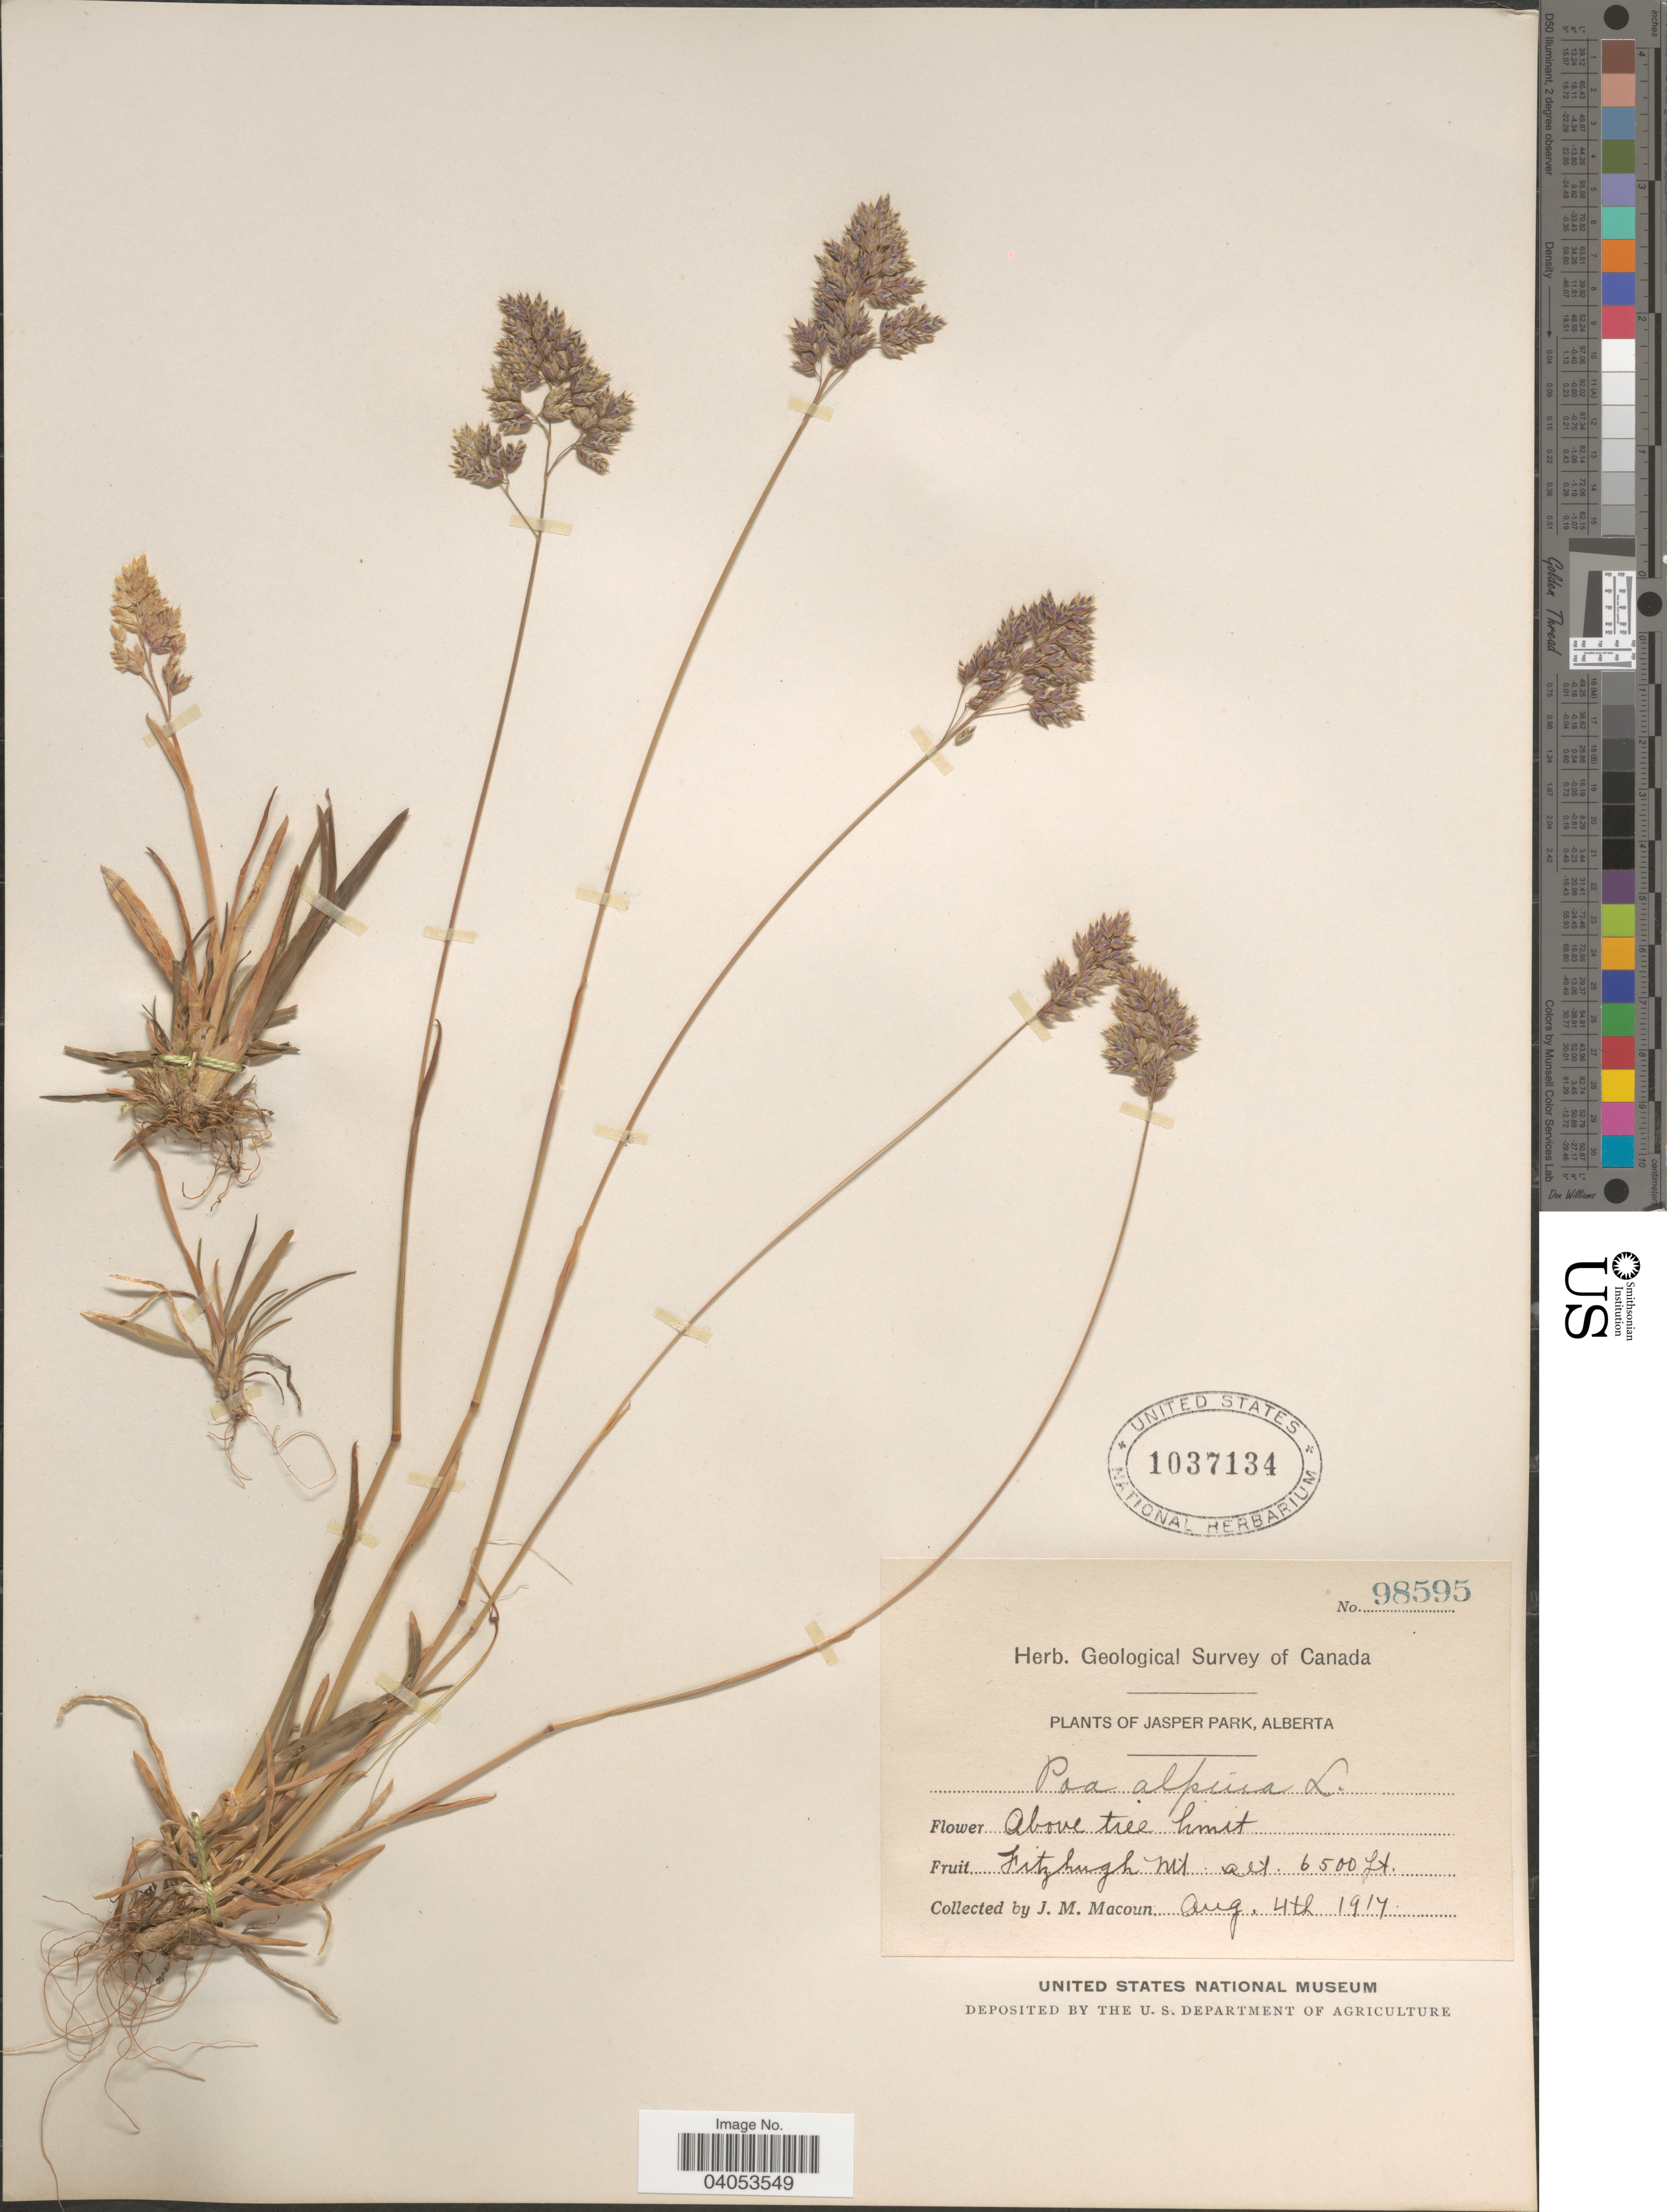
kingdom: Plantae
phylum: Tracheophyta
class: Liliopsida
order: Poales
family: Poaceae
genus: Poa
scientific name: Poa alpina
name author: L.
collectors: J. M. Macoun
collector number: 98595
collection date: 1917-08-04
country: Canada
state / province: Alberta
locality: Jasper Park. Above tree limit. Fitzhugh Mt.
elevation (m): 1981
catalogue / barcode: US 1037134